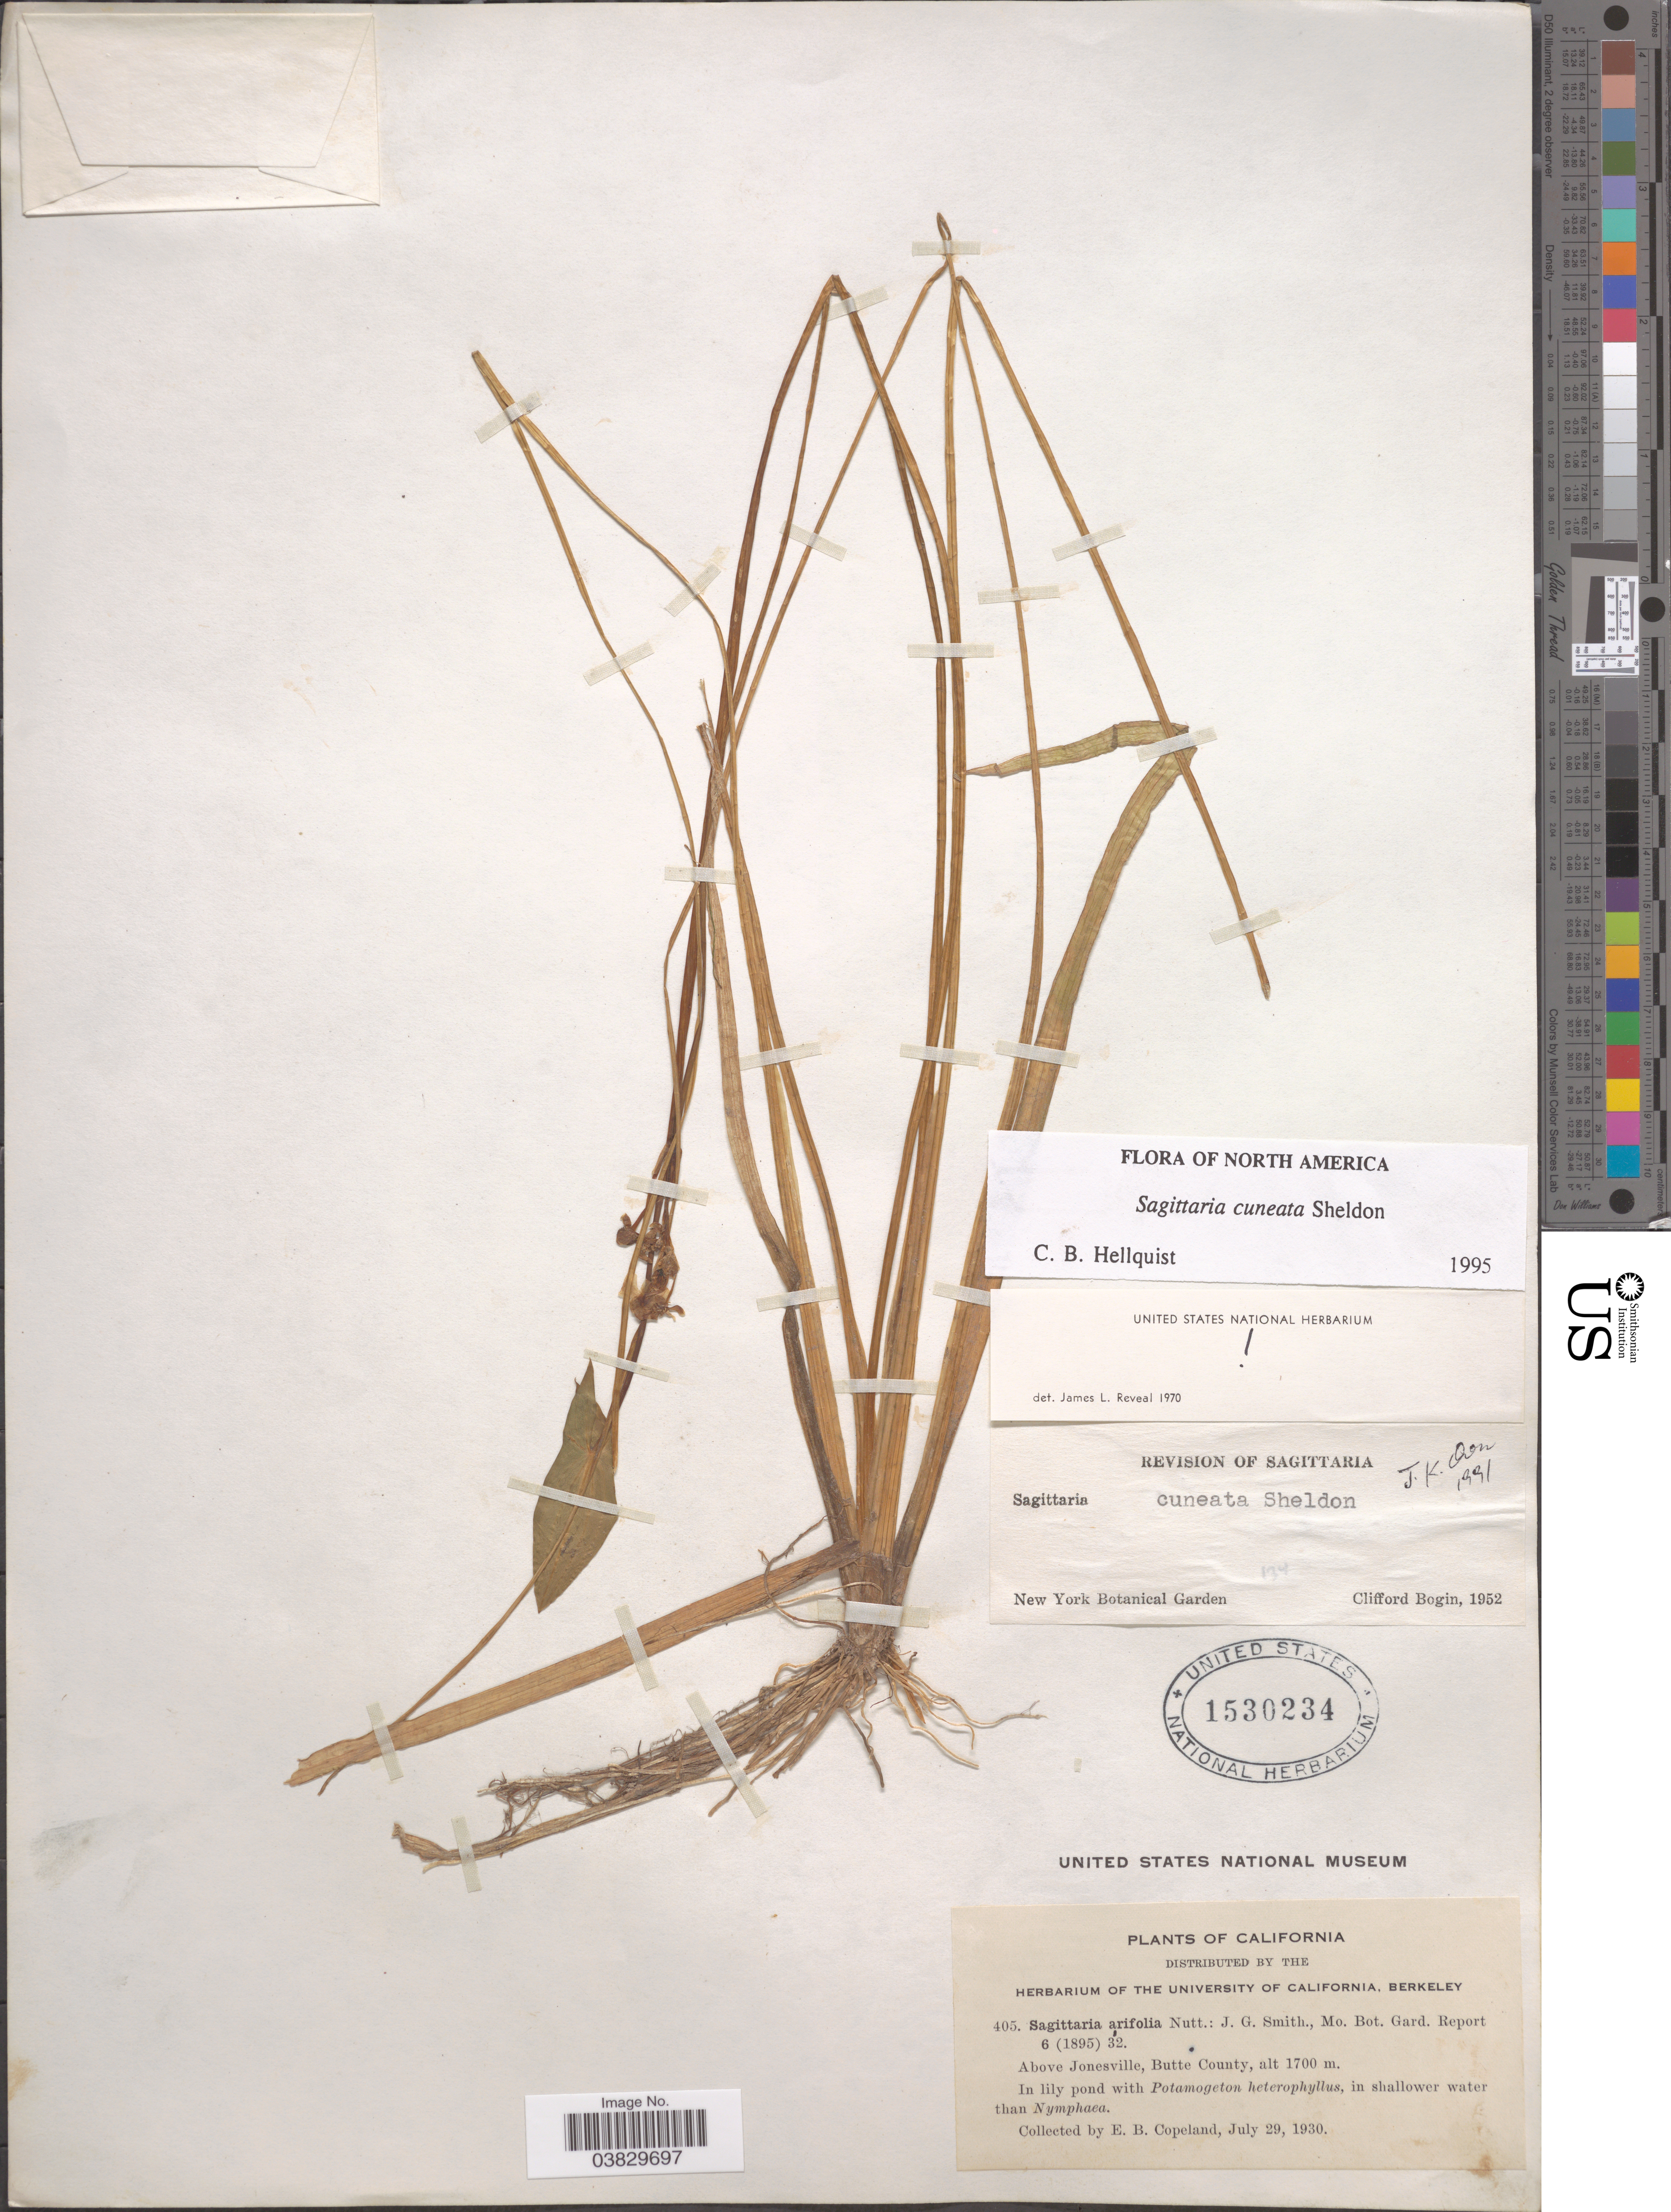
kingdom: Plantae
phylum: Tracheophyta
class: Liliopsida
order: Alismatales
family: Alismataceae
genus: Sagittaria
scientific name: Sagittaria cuneata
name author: E. Sheld.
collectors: E. B. Copeland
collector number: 405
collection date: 1930-07-29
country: United States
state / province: California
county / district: Butte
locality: Above Jonesville, Butte County.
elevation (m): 1700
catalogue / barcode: US 1530234